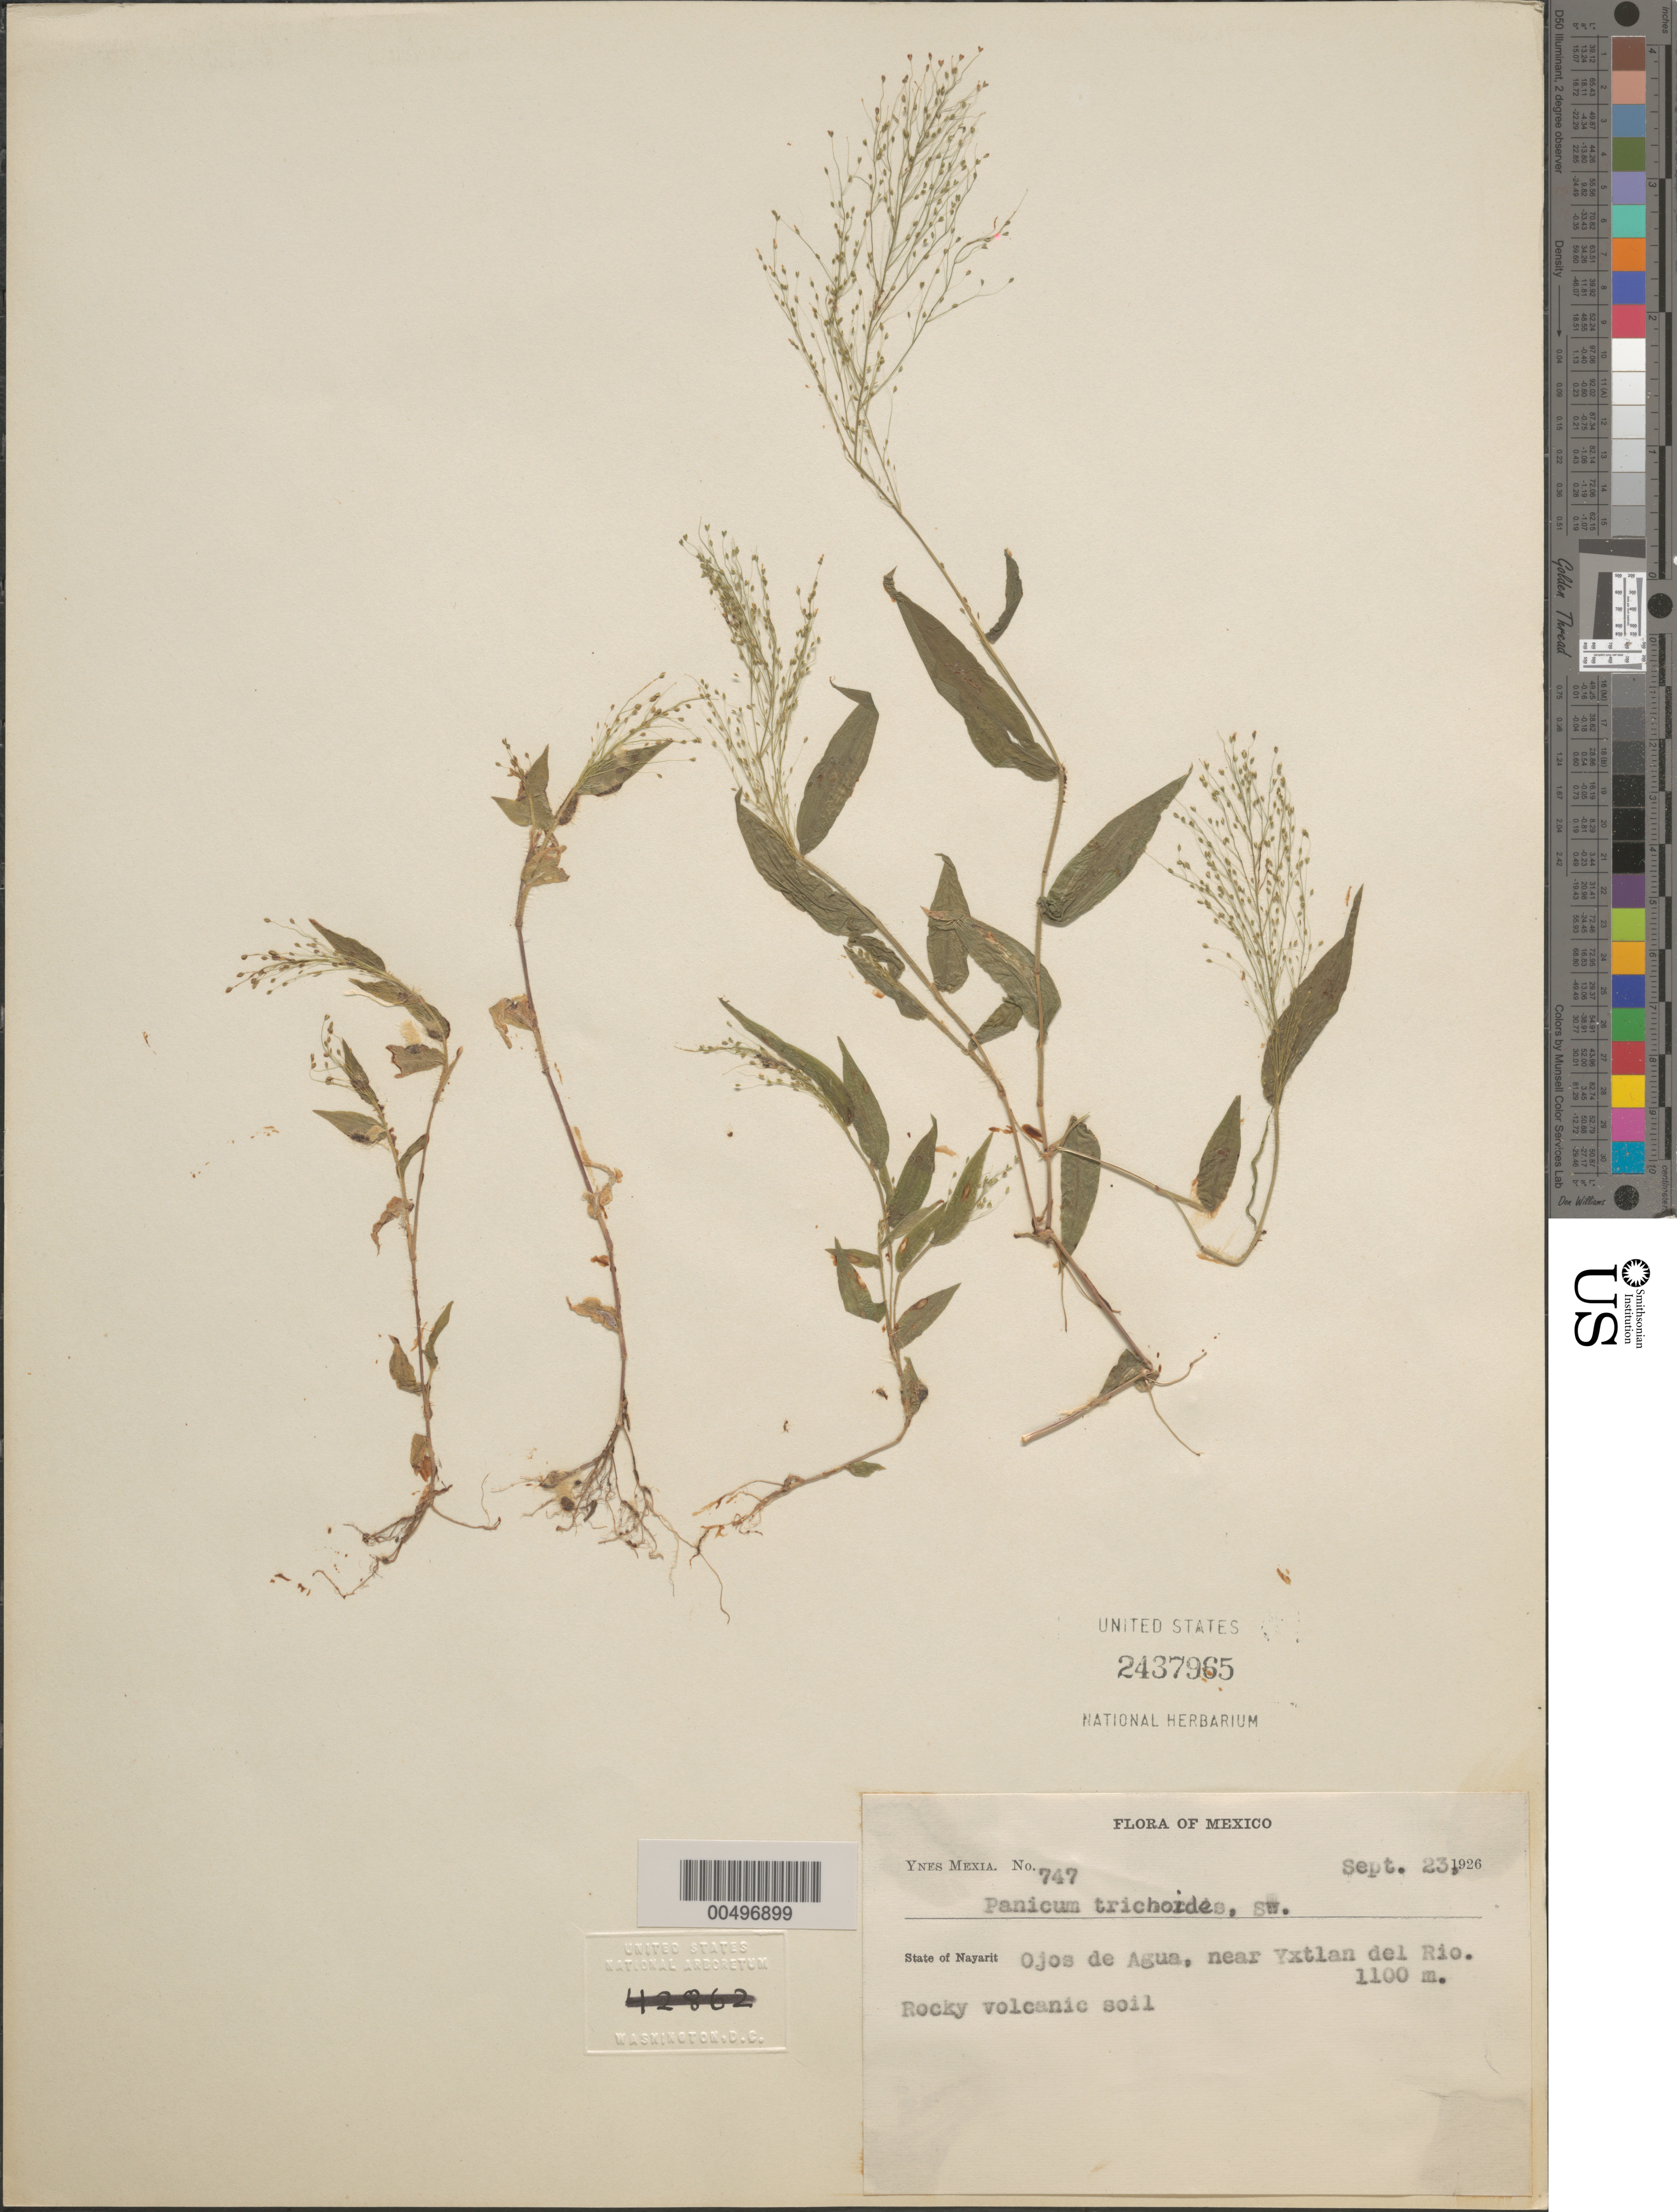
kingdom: Plantae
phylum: Tracheophyta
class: Liliopsida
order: Poales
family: Poaceae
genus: Panicum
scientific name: Panicum trichoides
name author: Sw.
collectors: Y. Mexia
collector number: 747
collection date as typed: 23 Sep 1926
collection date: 1926-09-23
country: Mexico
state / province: Nayarit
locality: Ojos de Agua, near Yxtlan del Rio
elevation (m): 1100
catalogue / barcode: US 2437965